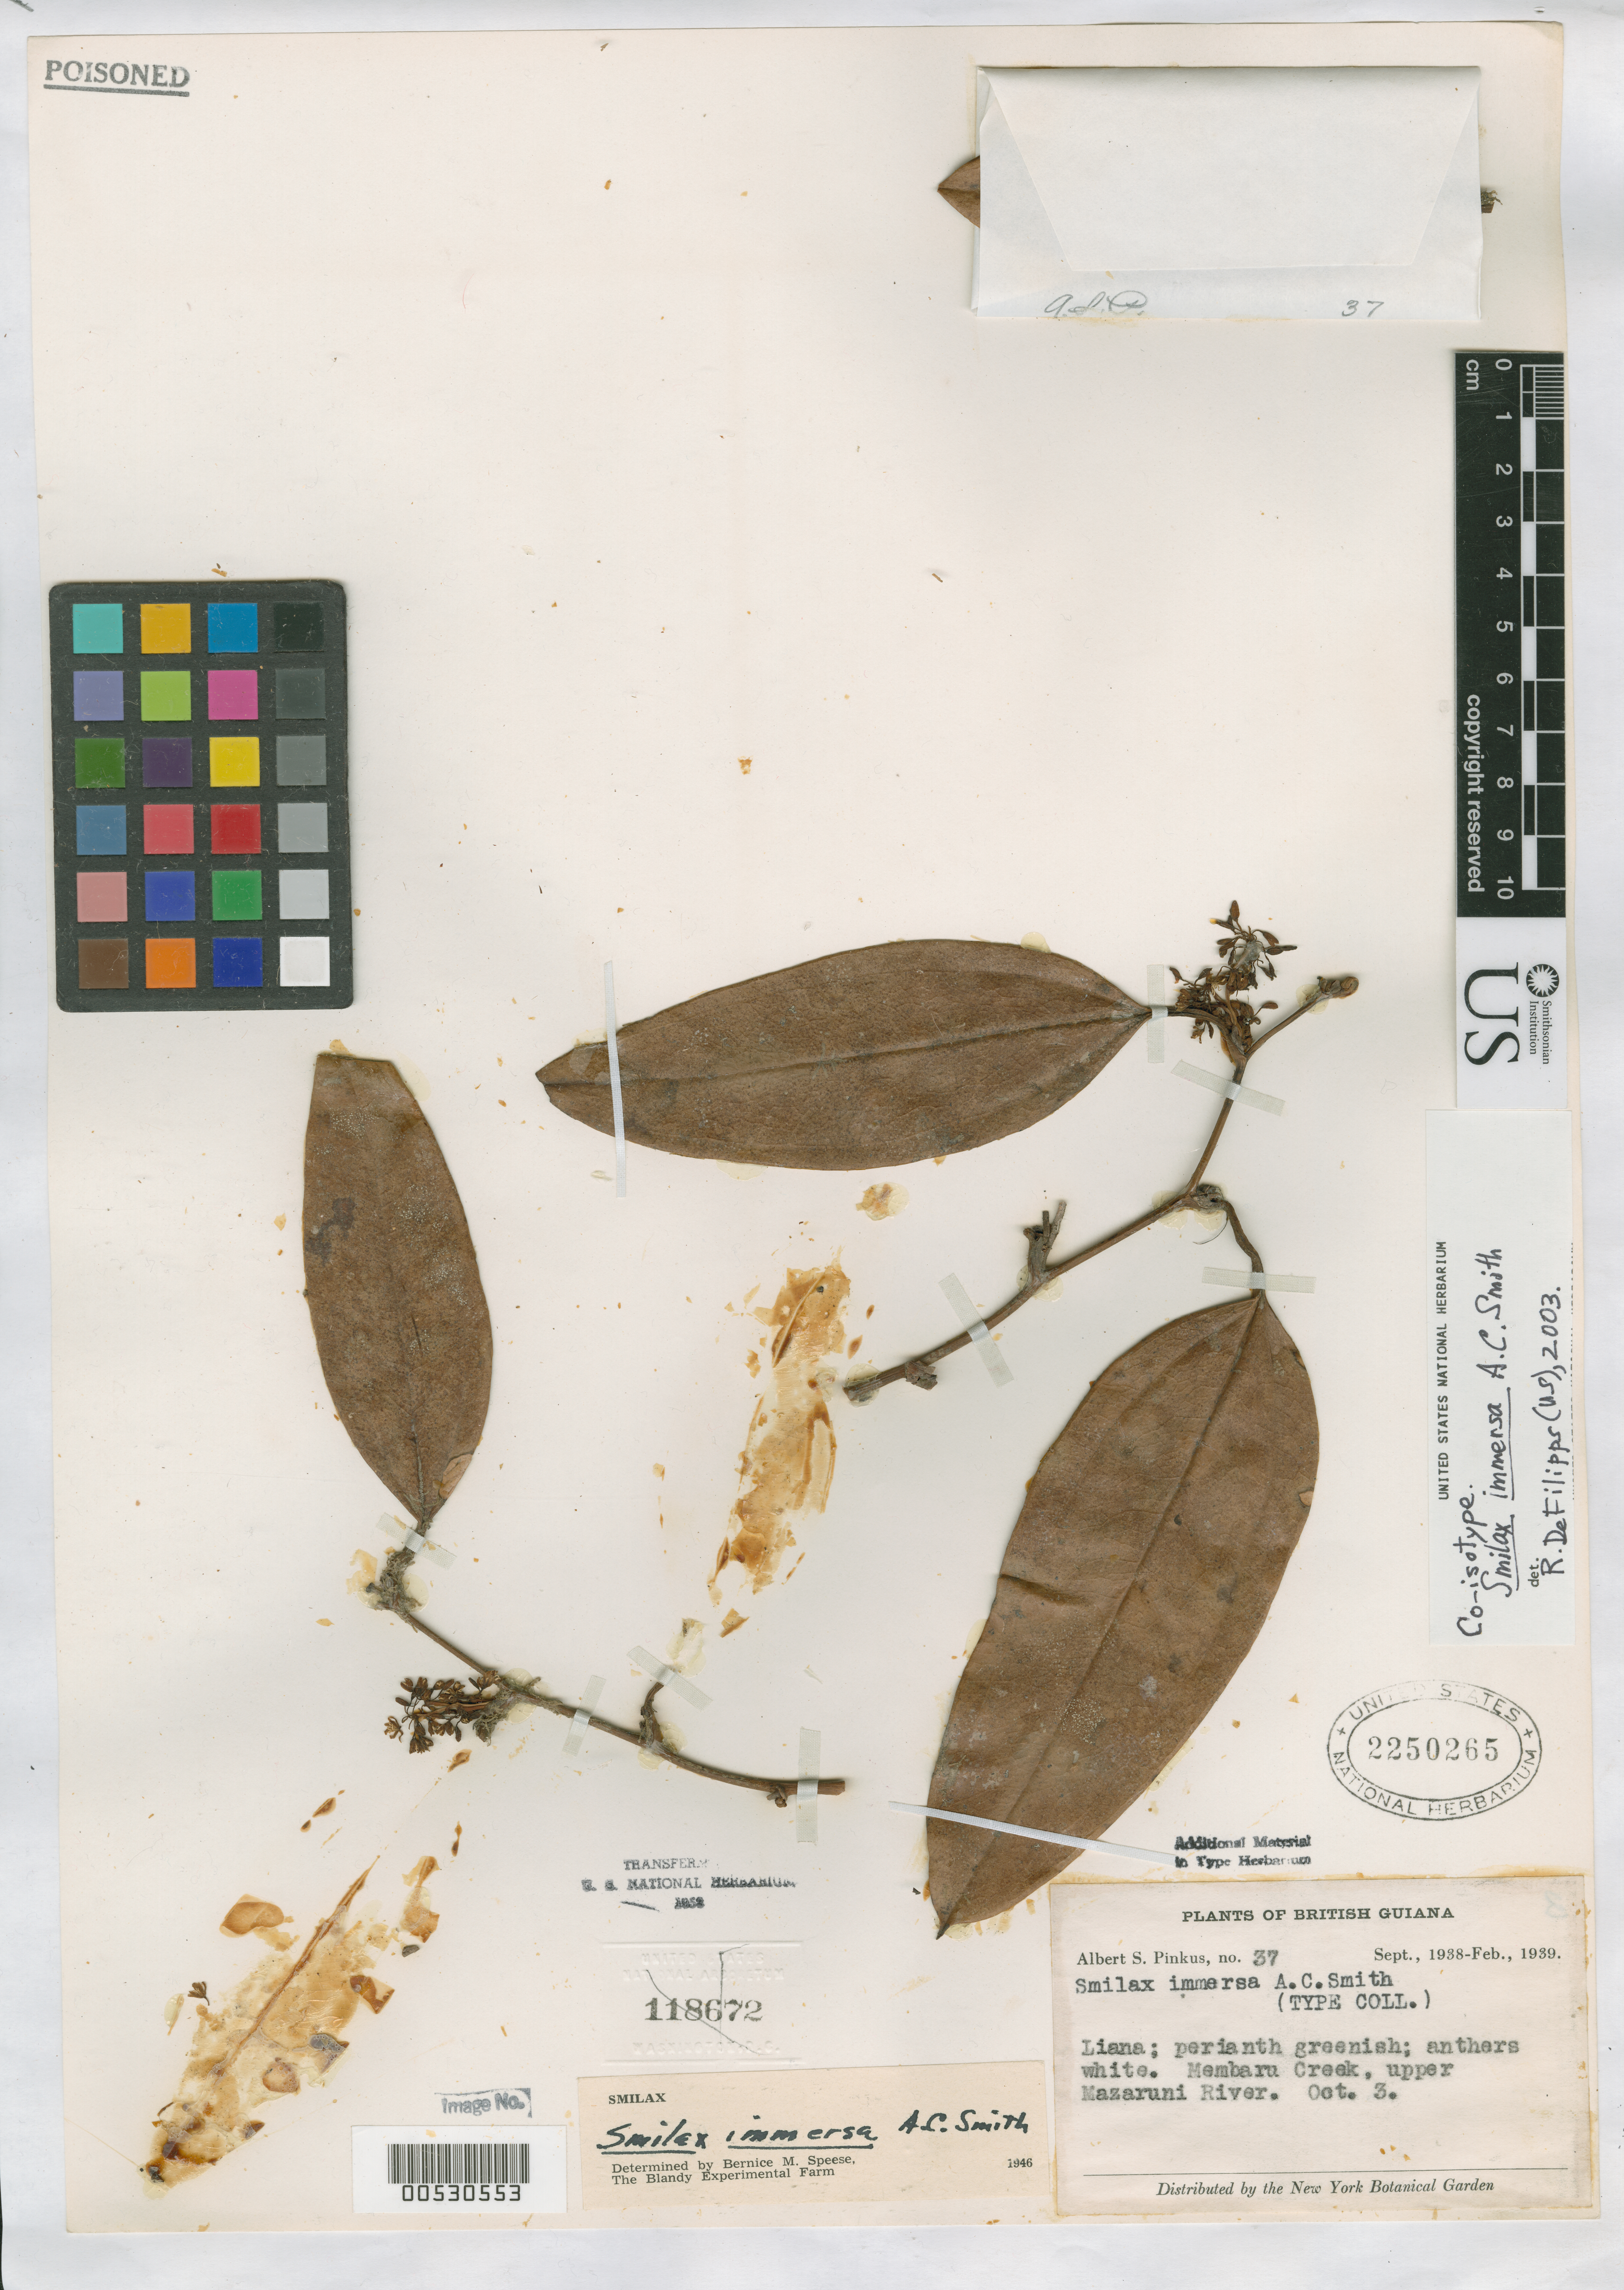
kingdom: Plantae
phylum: Tracheophyta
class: Liliopsida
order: Liliales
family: Smilacaceae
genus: Smilax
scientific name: Smilax immersa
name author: A.C. Sm.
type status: Isotype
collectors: A. Pinkus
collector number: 37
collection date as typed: Sep 1938 to -- Feb 1939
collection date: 1938-09/1939-02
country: Guyana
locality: Membaru Creek, upper Mazaruni River.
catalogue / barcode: US 2250265